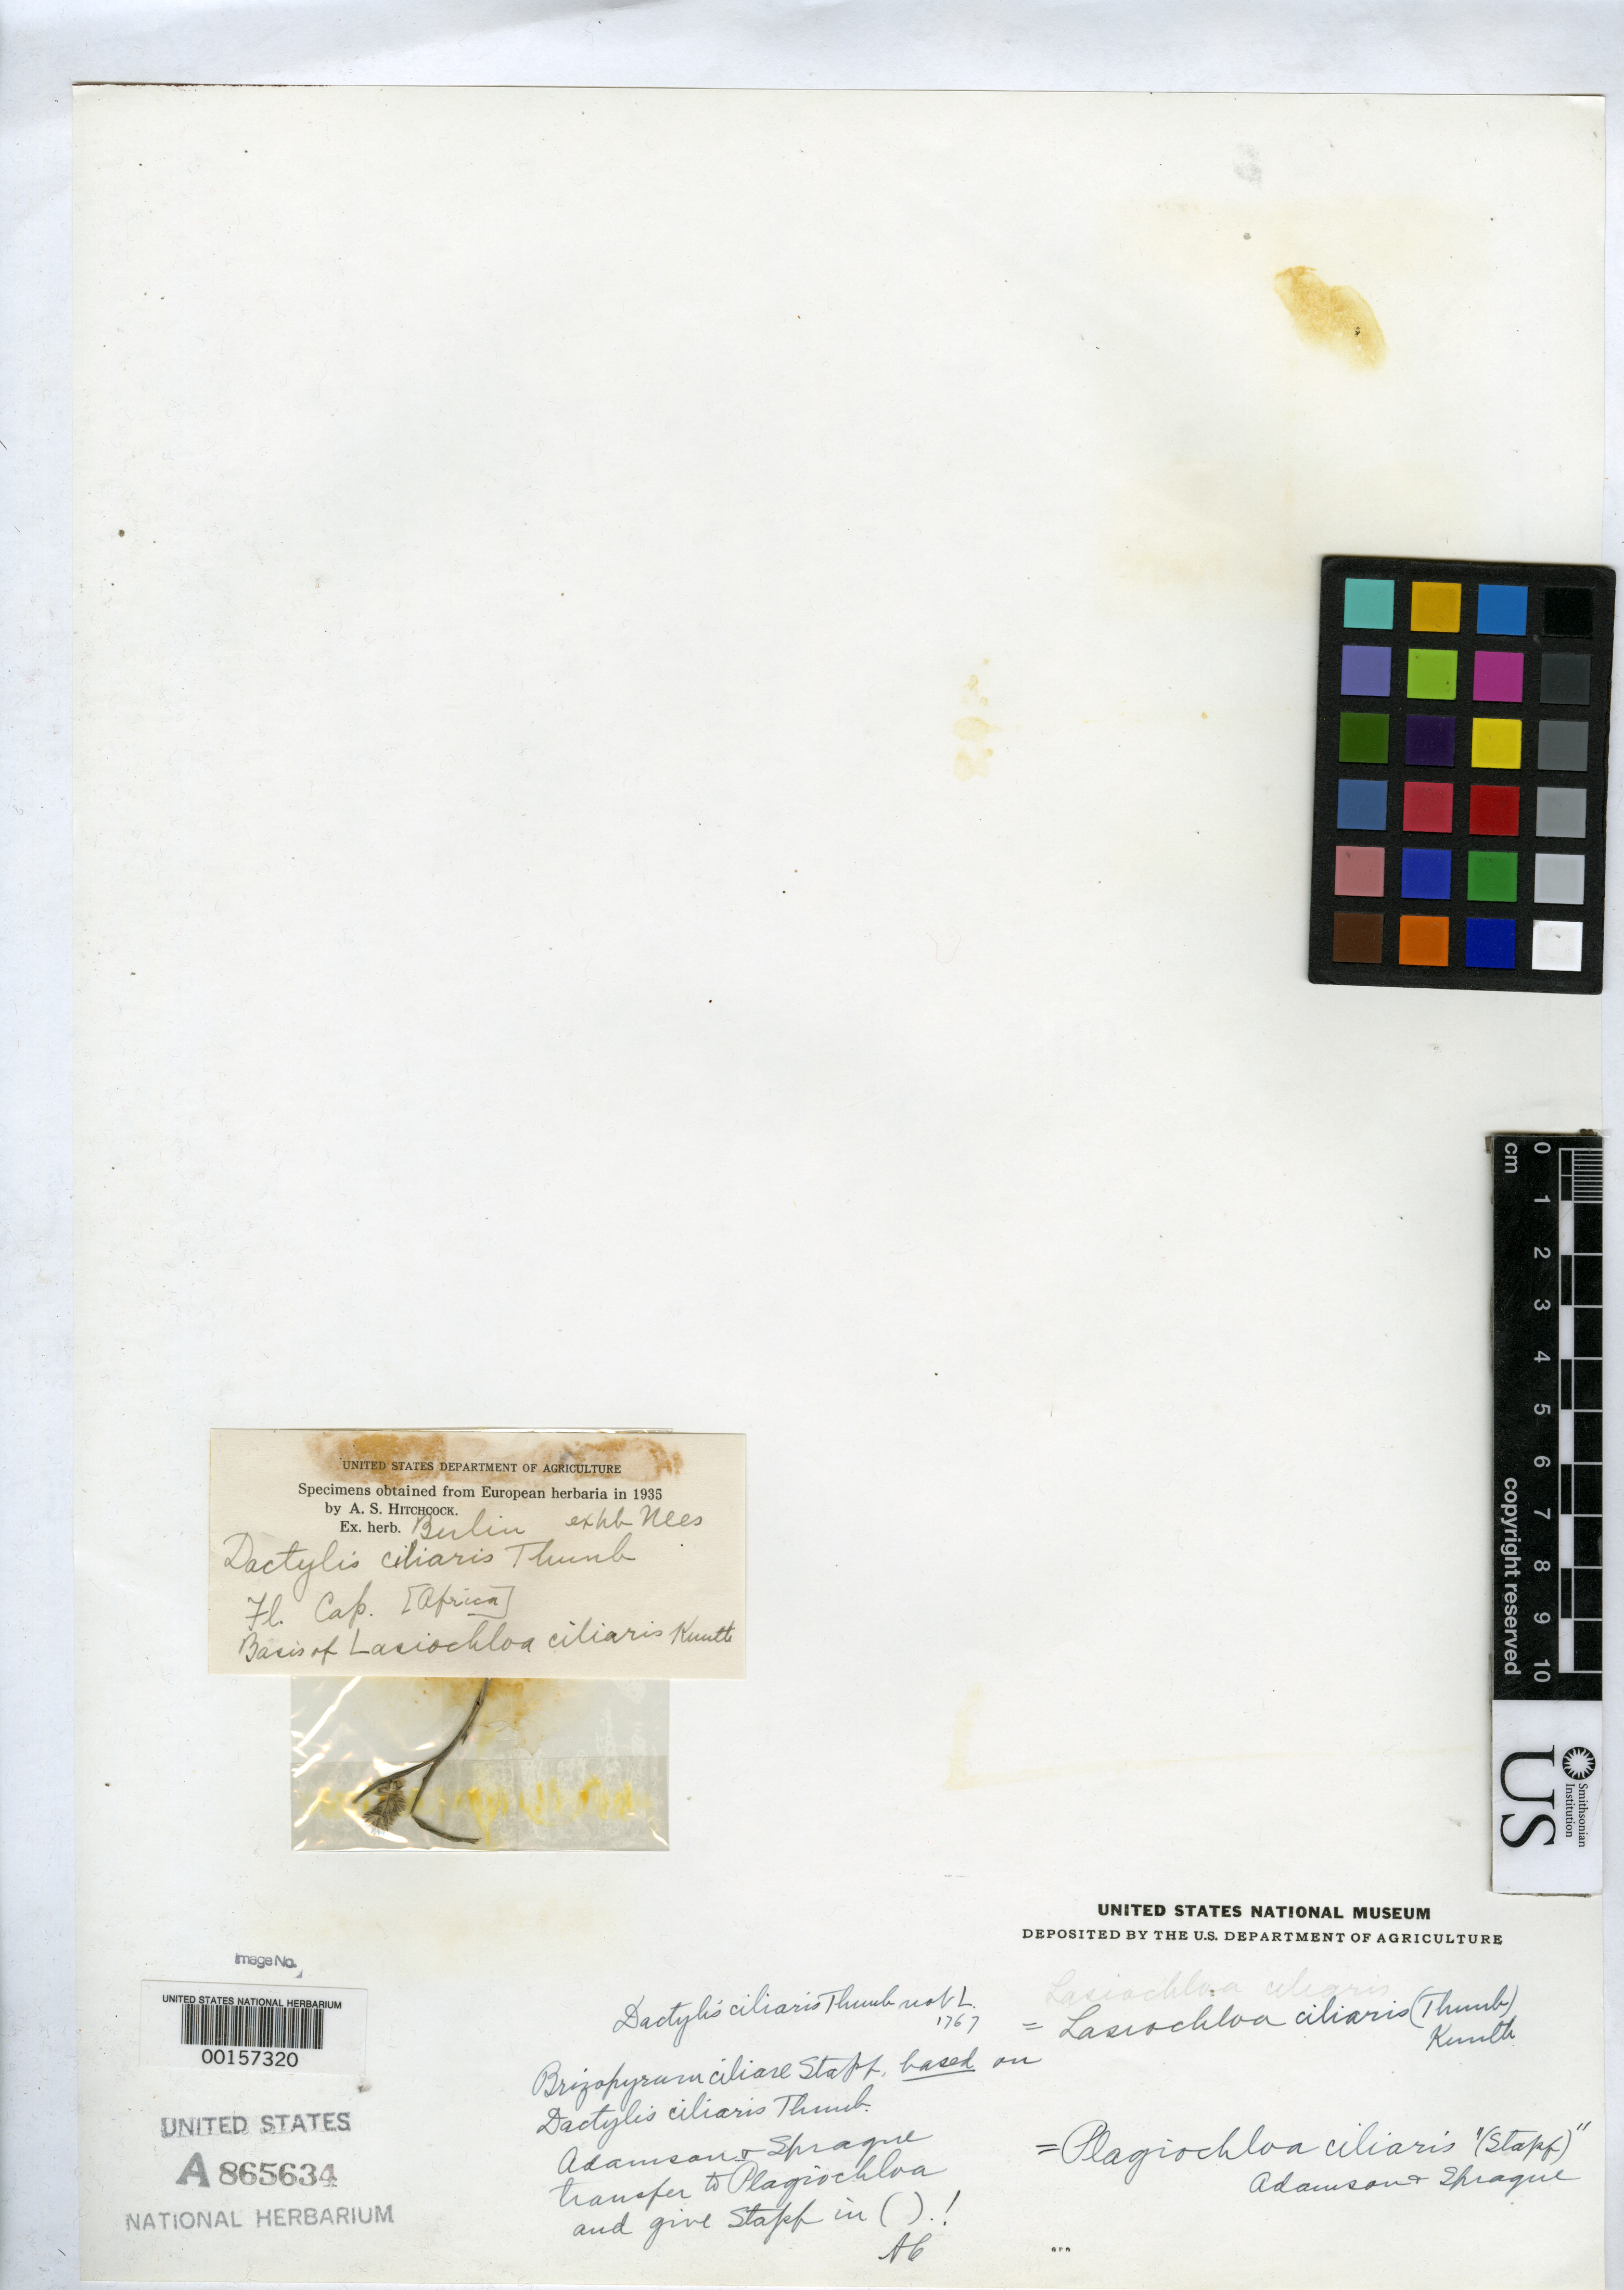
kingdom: Plantae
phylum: Tracheophyta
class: Liliopsida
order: Poales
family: Poaceae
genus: Dactylis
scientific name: Dactylis cilliaris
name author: Thunb. in L.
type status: Type Fragment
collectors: ex herb. Nees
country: South Africa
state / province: Western Cape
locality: Cape of Good Hope.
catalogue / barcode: US 865634A